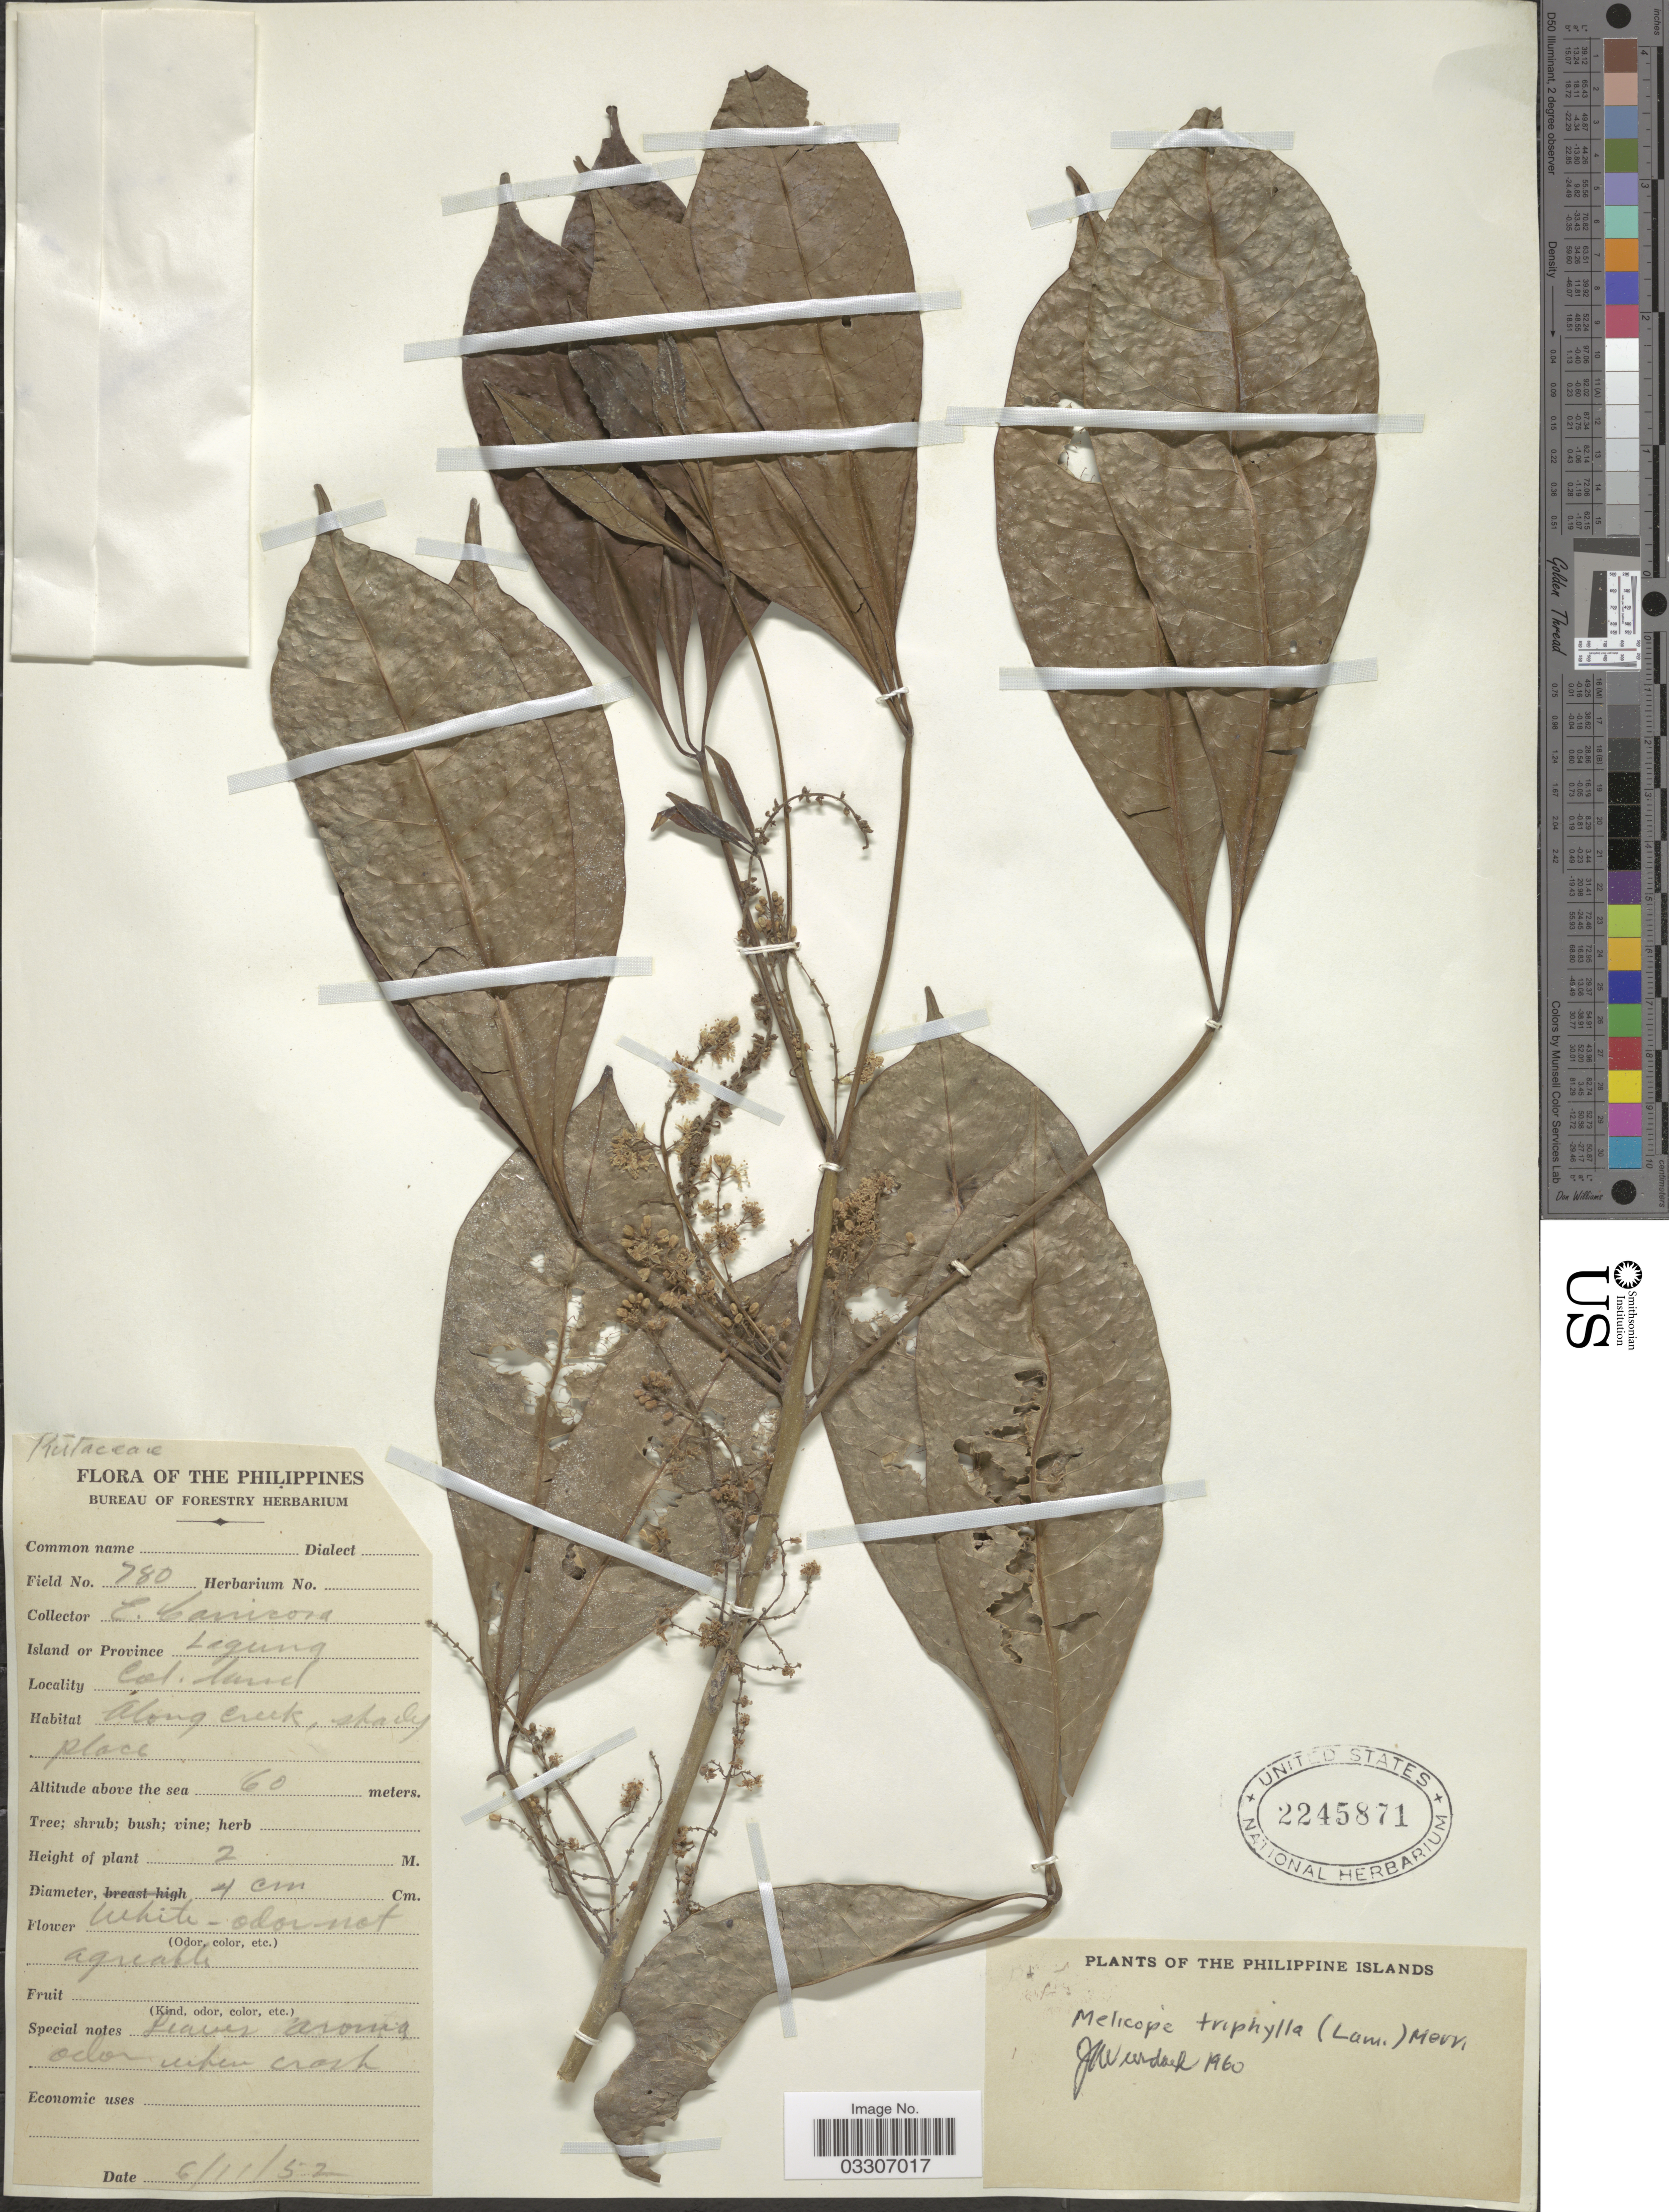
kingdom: Plantae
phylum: Tracheophyta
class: Magnoliopsida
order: Sapindales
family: Rutaceae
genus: Melicope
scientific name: Melicope triphylla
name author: (Lam.) Merr.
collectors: E. Canicosa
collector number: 780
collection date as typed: Transcribed d/m/y: 6/11/52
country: Philippines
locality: Island or Province Lagung.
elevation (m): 60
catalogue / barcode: US 2245871